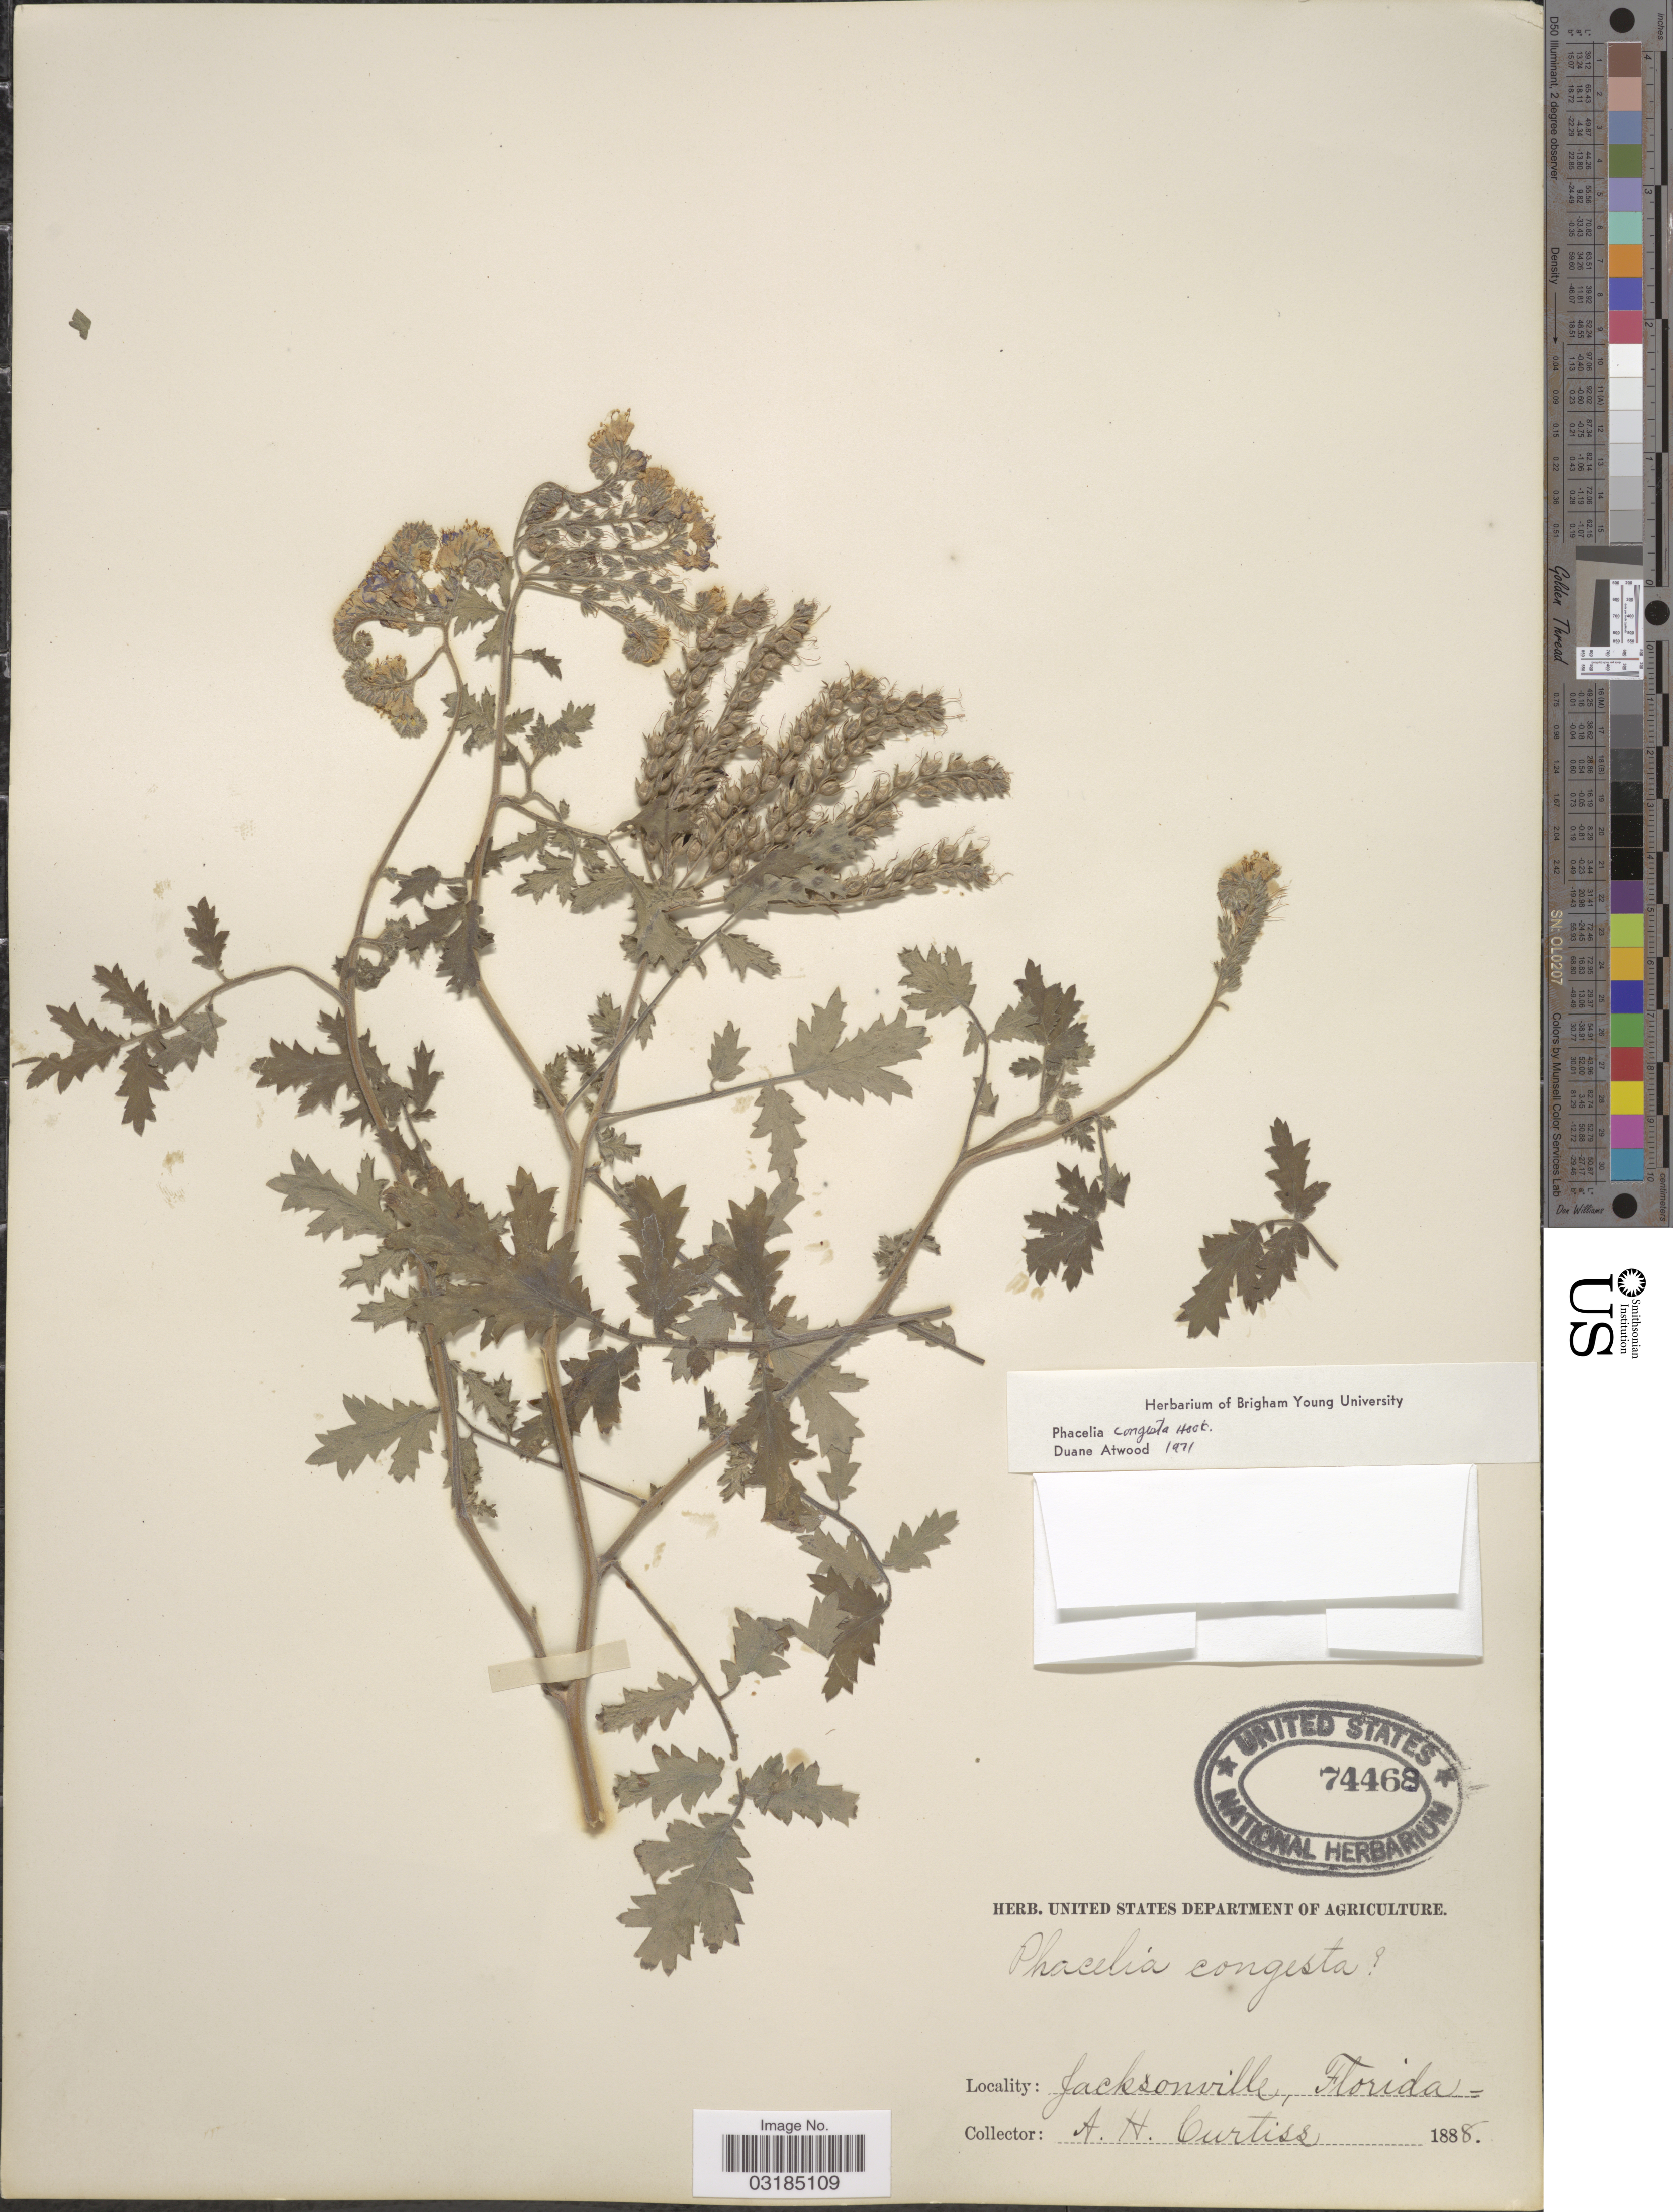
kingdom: Plantae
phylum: Tracheophyta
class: Magnoliopsida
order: Boraginales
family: Hydrophyllaceae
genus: Phacelia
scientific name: Phacelia congesta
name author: Hook.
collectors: A. H. Curtiss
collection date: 1888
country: United States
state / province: Florida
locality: Jacksonville.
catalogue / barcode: US 74468